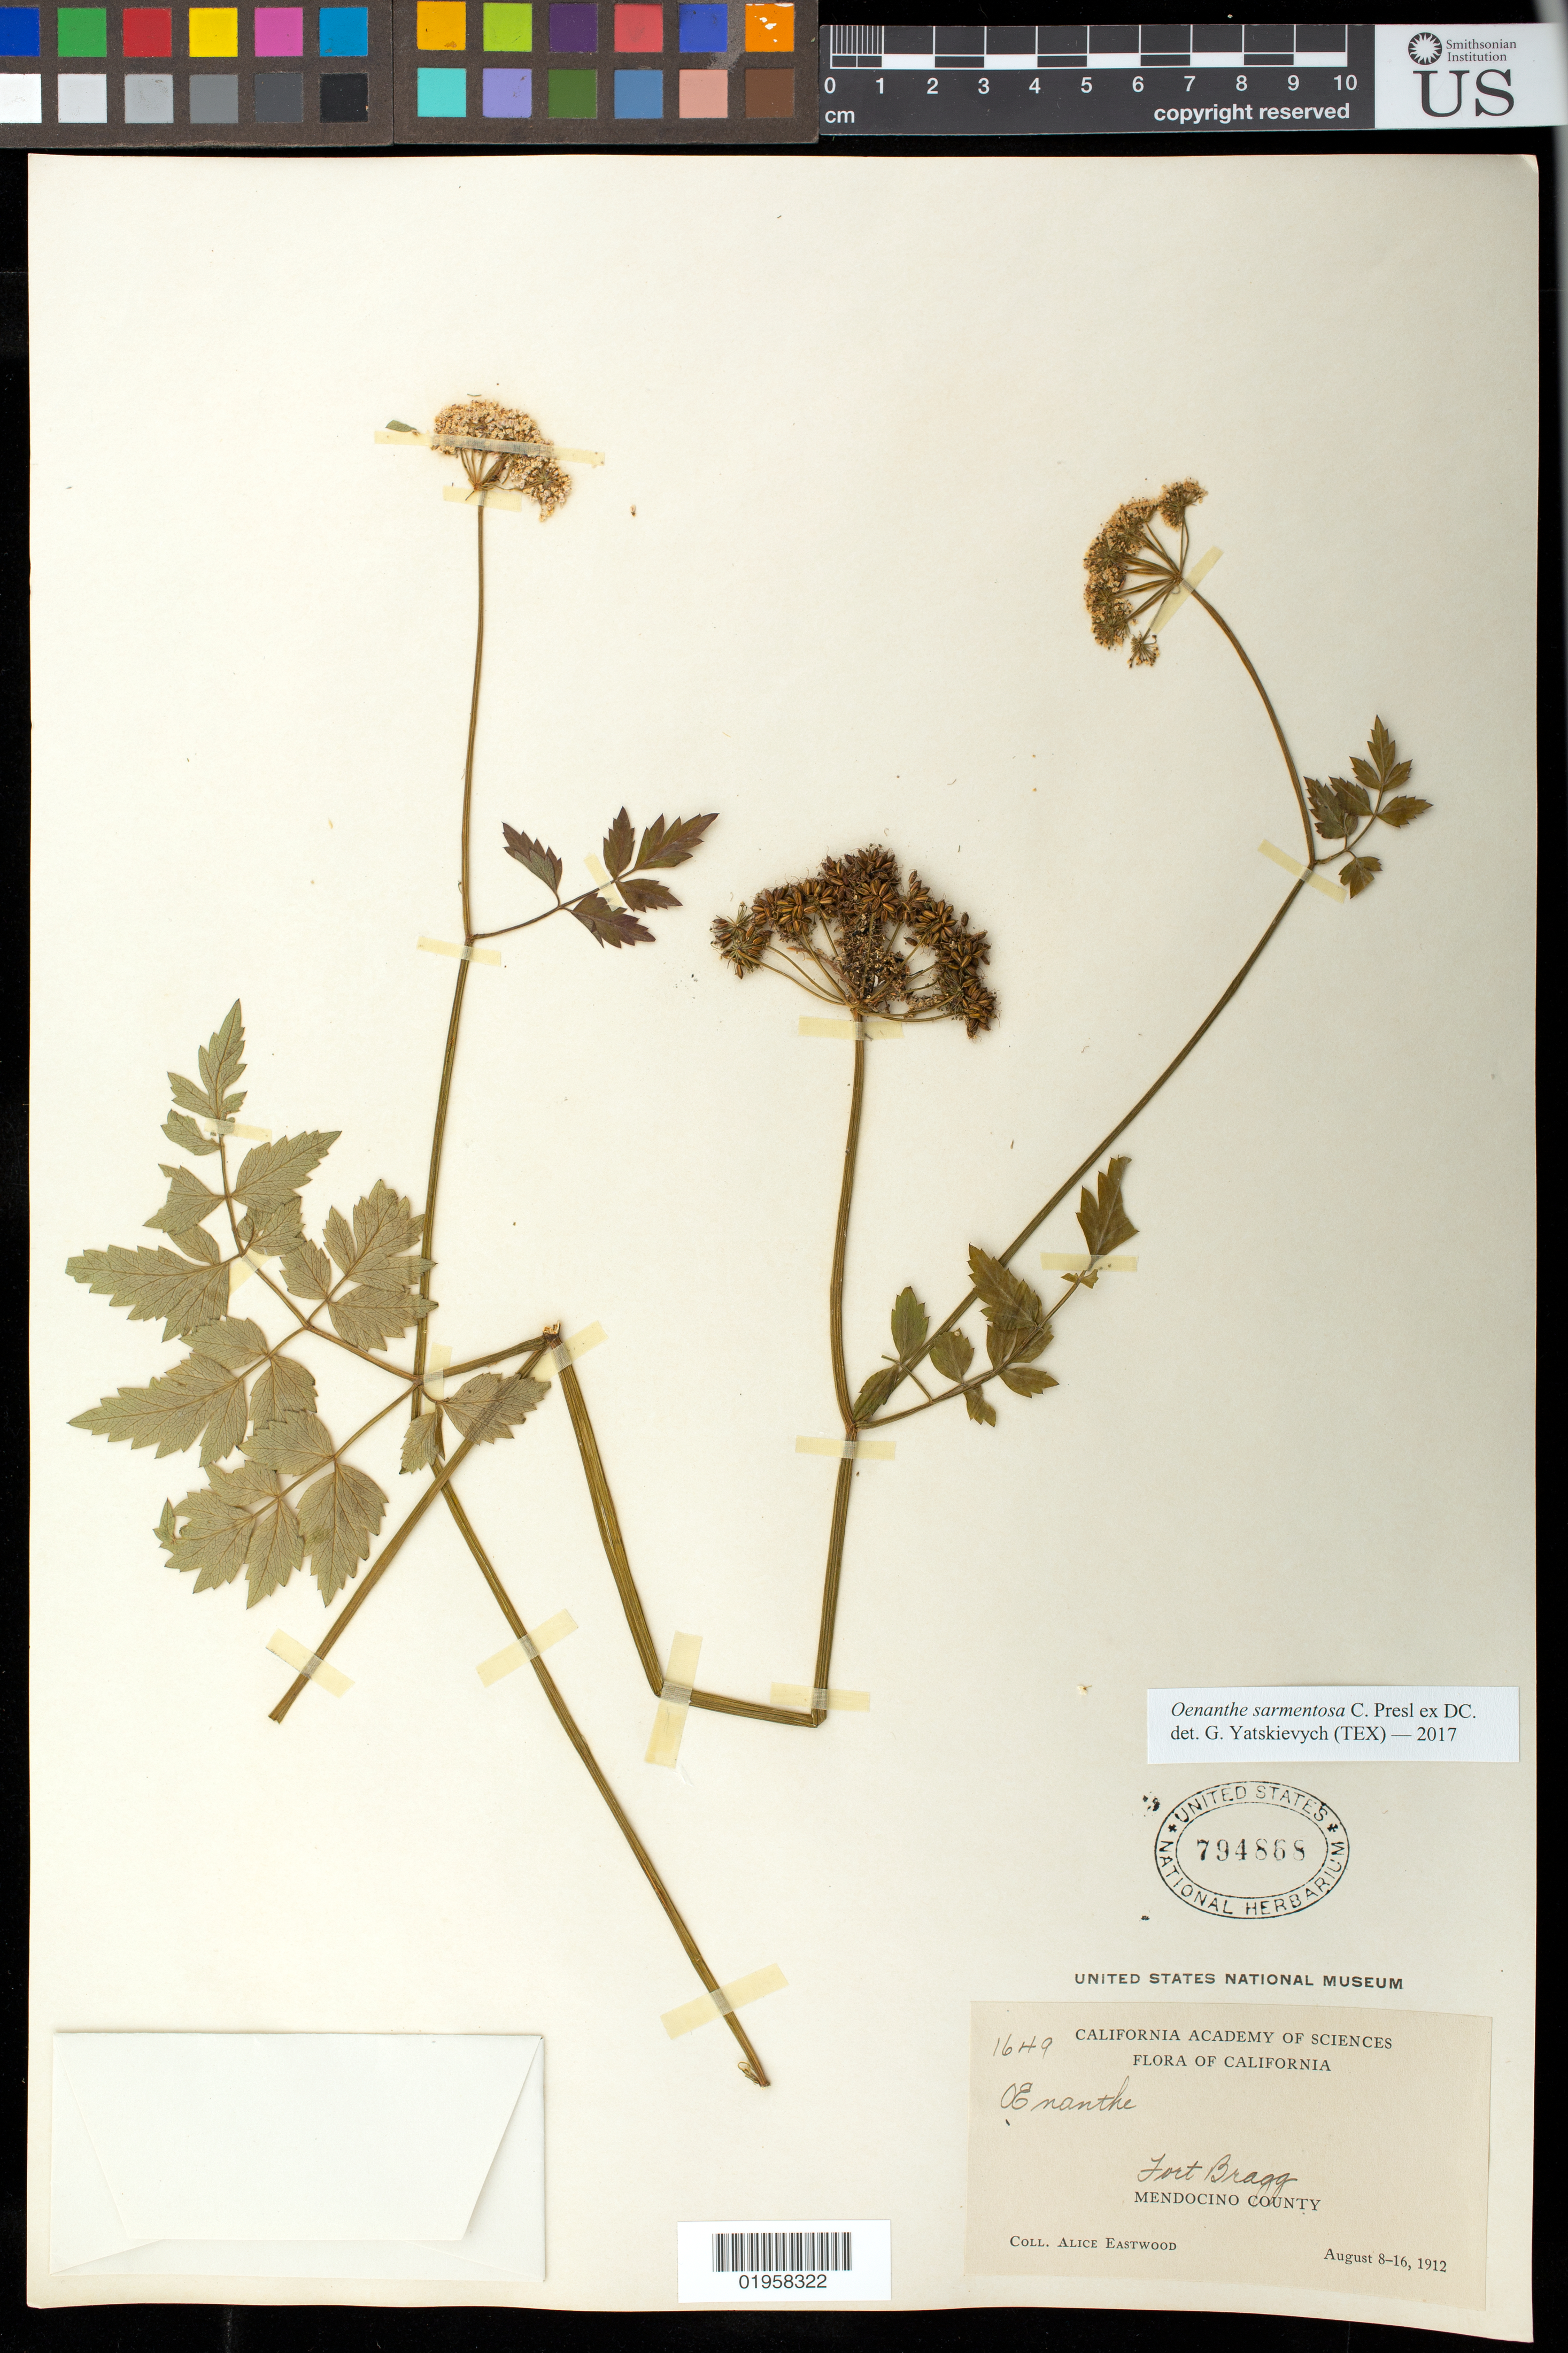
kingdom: Plantae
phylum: Tracheophyta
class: Magnoliopsida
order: Apiales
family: Apiaceae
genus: Oenanthe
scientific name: Oenanthe sarmentosa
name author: C. Presl ex DC.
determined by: Yatskievych, G. A.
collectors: A. Eastwood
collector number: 1649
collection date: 1912-08-08/1912-08-16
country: United States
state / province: California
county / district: Mendocino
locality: Fort Bragg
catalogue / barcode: US 794868